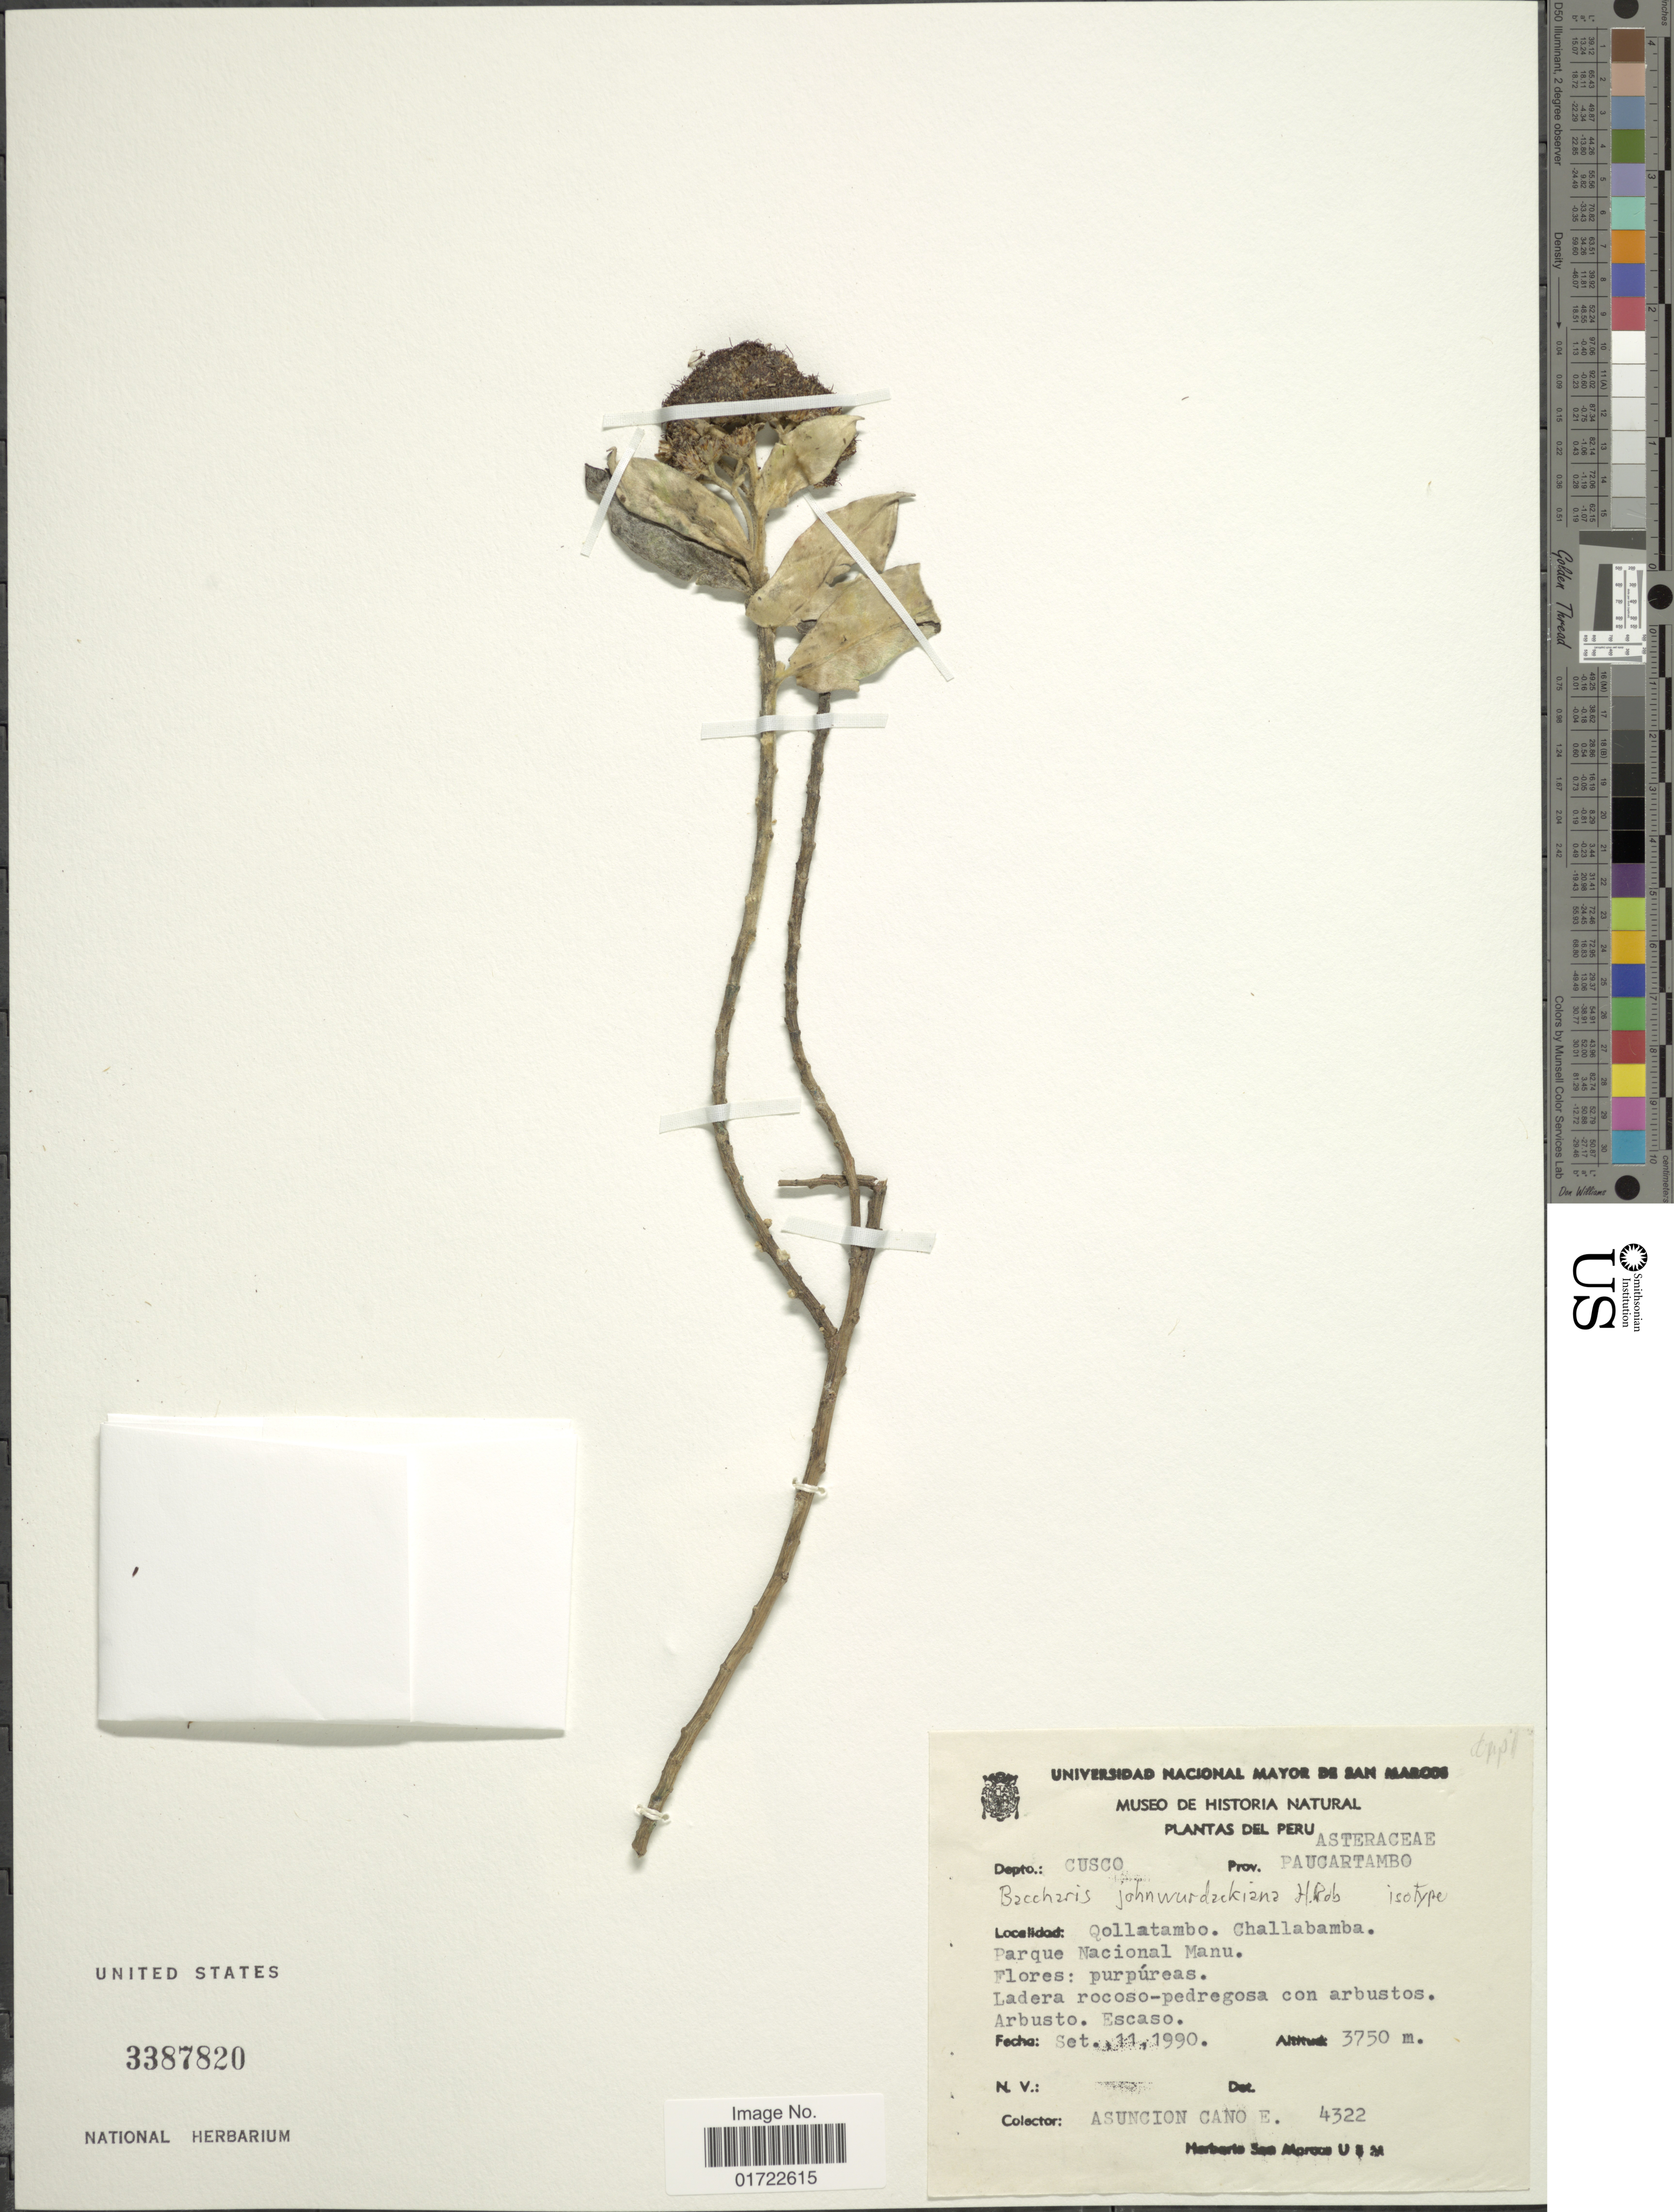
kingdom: Plantae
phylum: Tracheophyta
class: Magnoliopsida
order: Asterales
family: Asteraceae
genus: Baccharis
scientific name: Baccharis johnwurdackiana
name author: H. Rob.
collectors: A. Cano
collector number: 4322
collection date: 1990-09-11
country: Peru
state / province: Cusco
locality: Prov. Paucartambo, Qollatambo. Challabamba. Parque Nacional Manu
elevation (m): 3750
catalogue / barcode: US 3387820